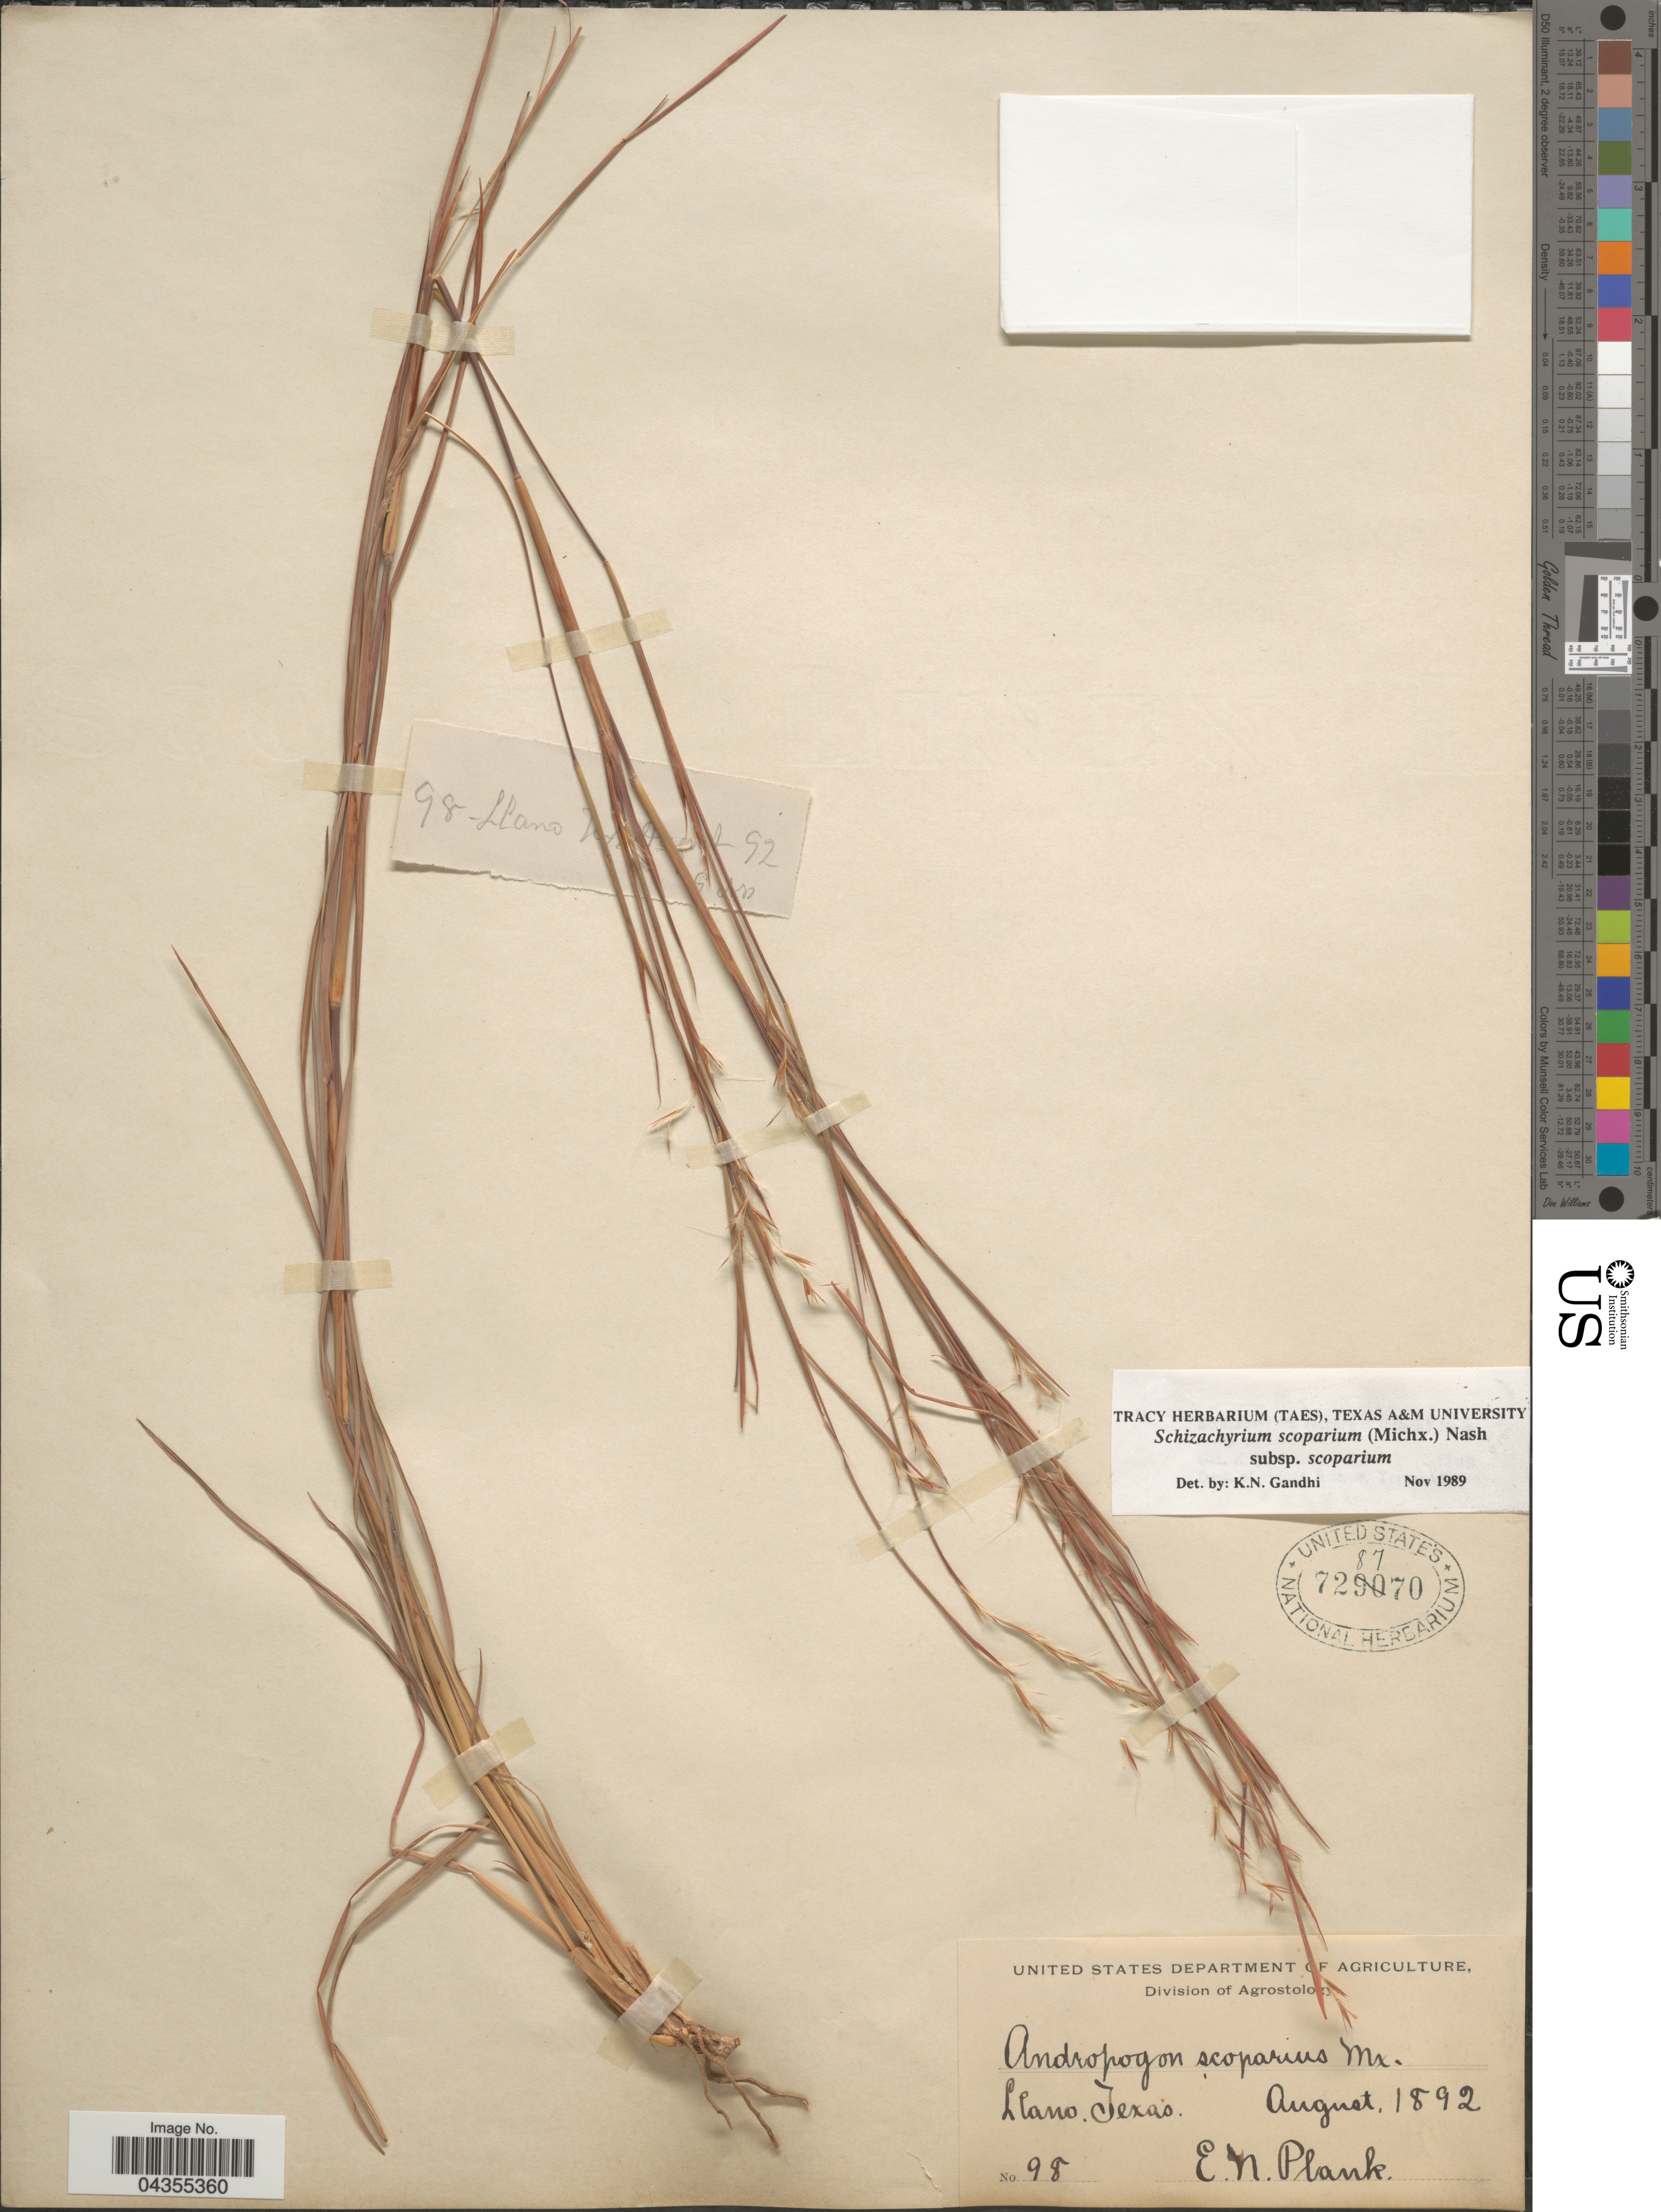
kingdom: Plantae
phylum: Tracheophyta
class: Liliopsida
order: Poales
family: Poaceae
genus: Schizachyrium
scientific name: Schizachyrium scoparium var. scoparium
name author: (Michx.) Nash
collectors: E. Plank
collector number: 98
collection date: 1892-08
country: United States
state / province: Texas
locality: Llano.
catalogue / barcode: US 728770